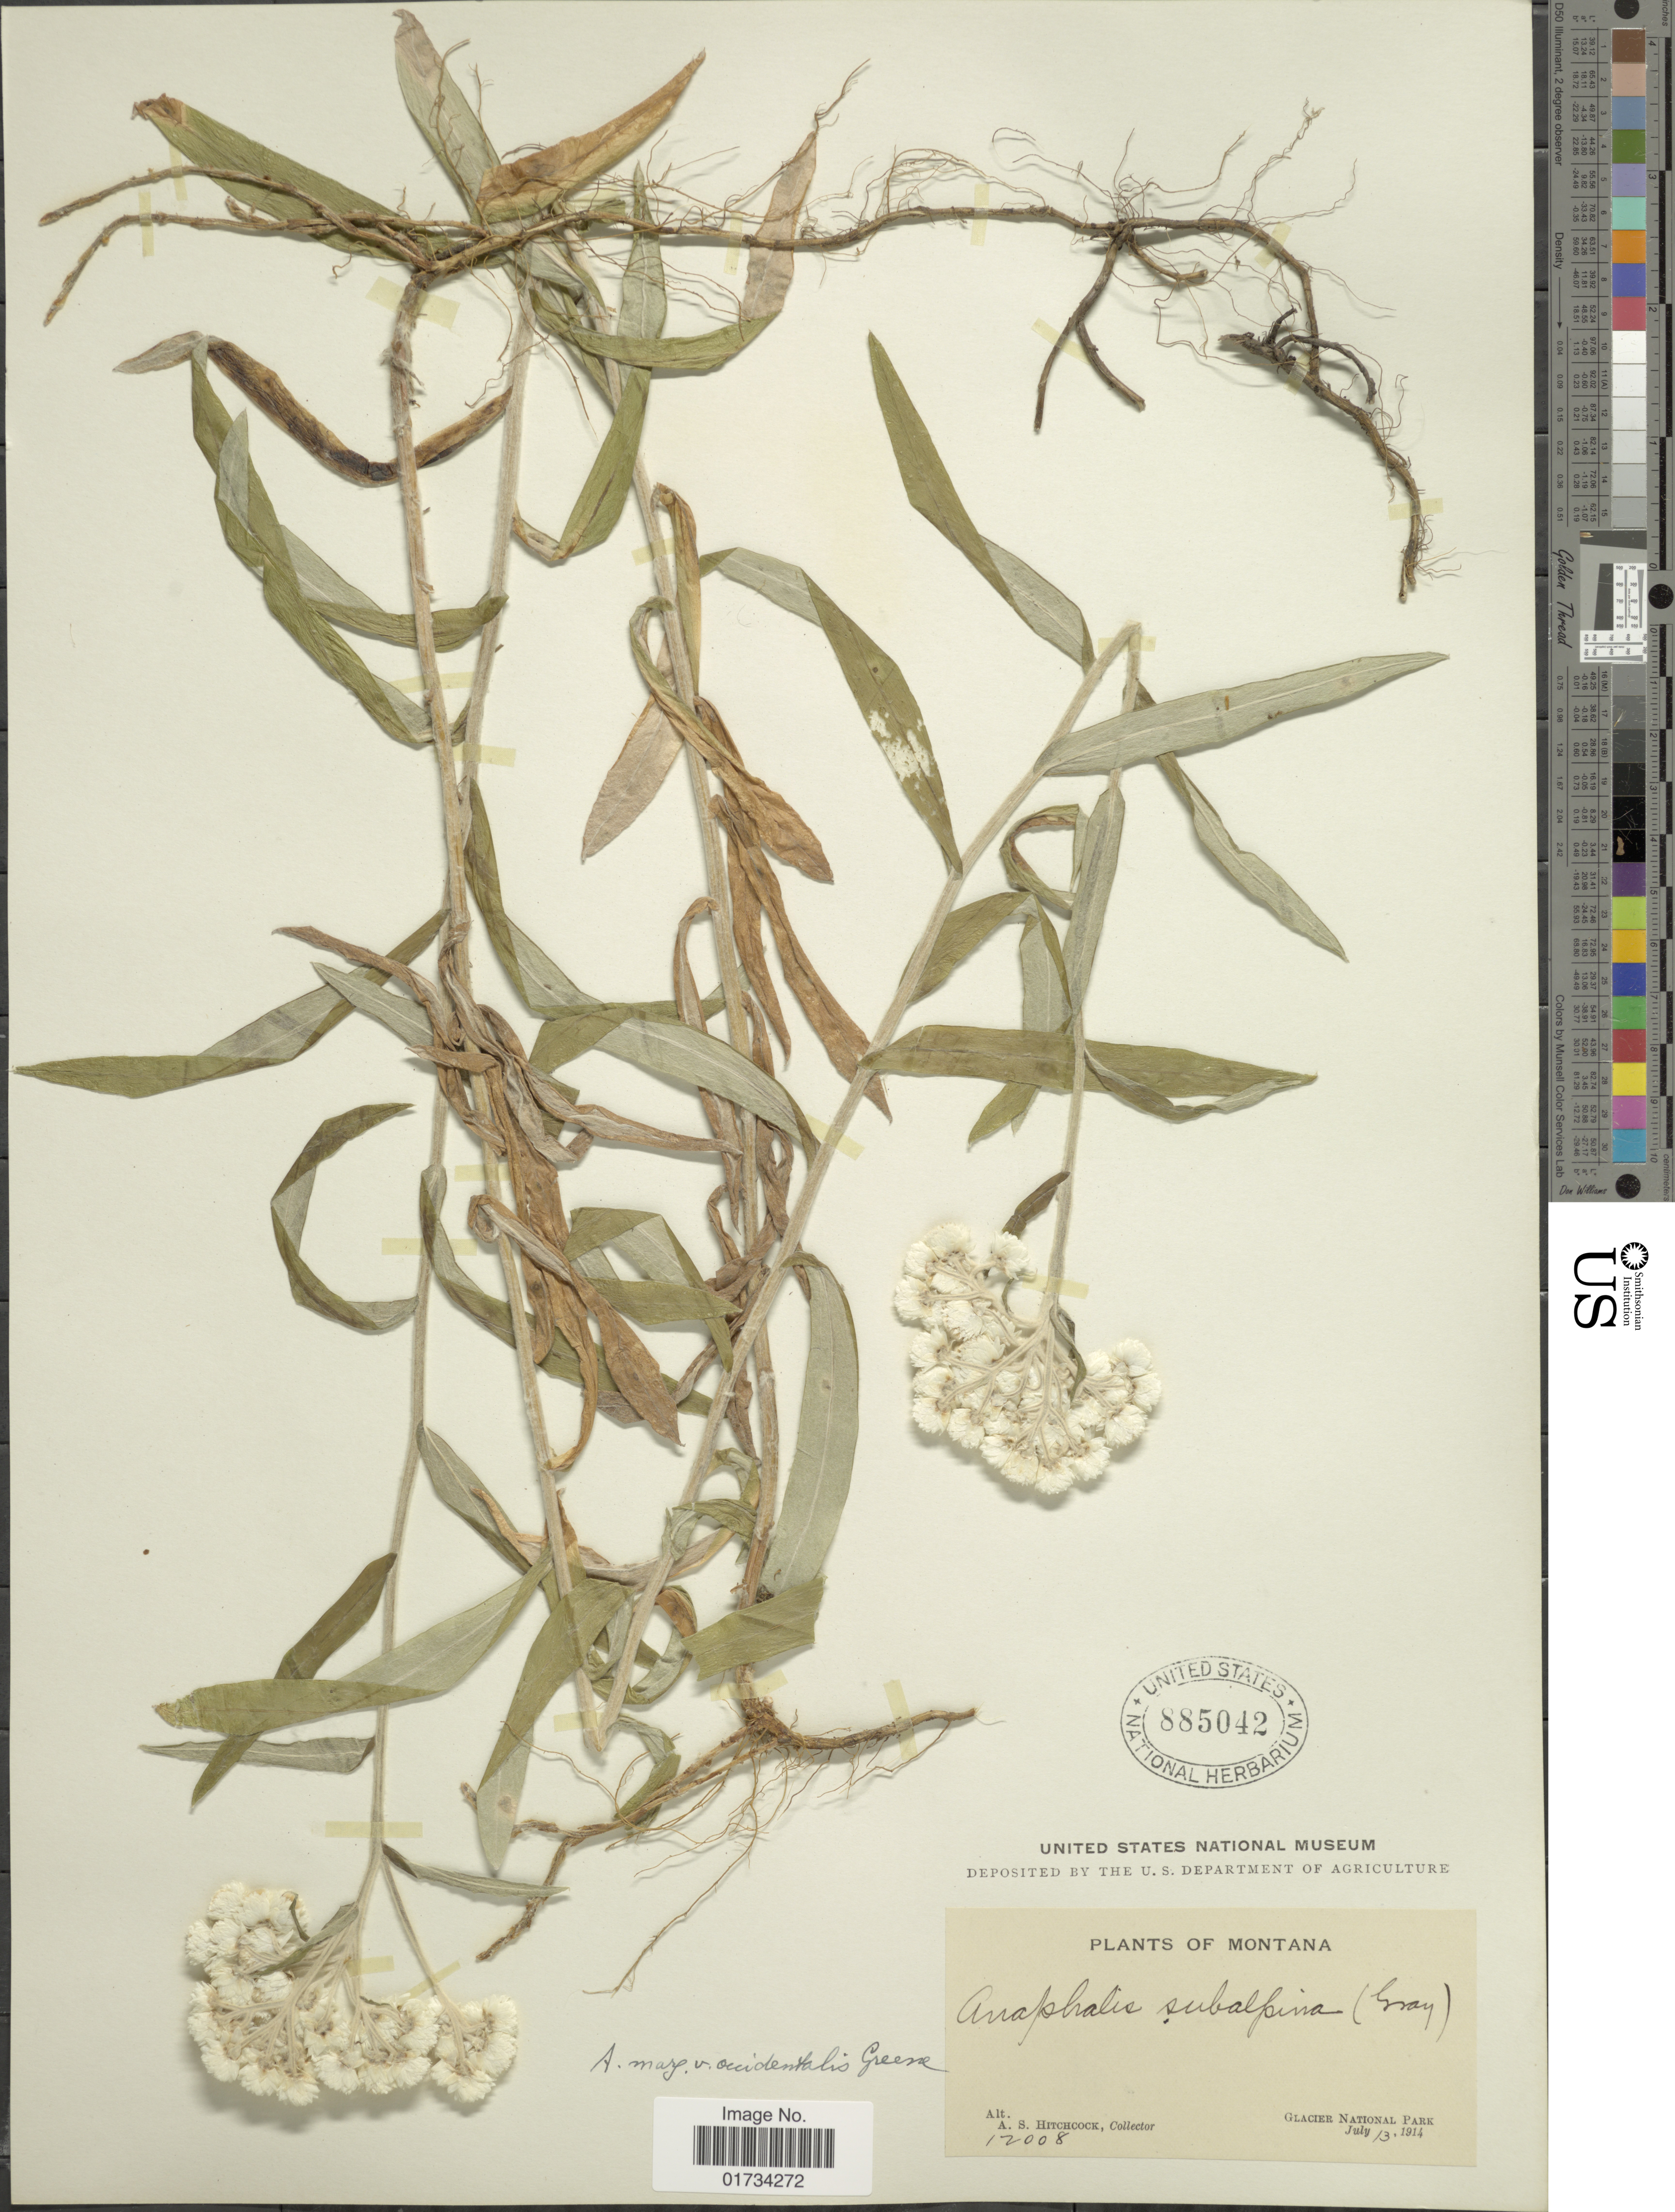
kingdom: Plantae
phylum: Tracheophyta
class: Magnoliopsida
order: Asterales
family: Asteraceae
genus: Anaphalis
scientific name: Anaphalis margaritacea var. occidentalis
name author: Greene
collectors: A. S. Hitchcock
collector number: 12008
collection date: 1914-07-13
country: United States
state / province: Montana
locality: Montana. Glacier National Park.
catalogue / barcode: US 885042